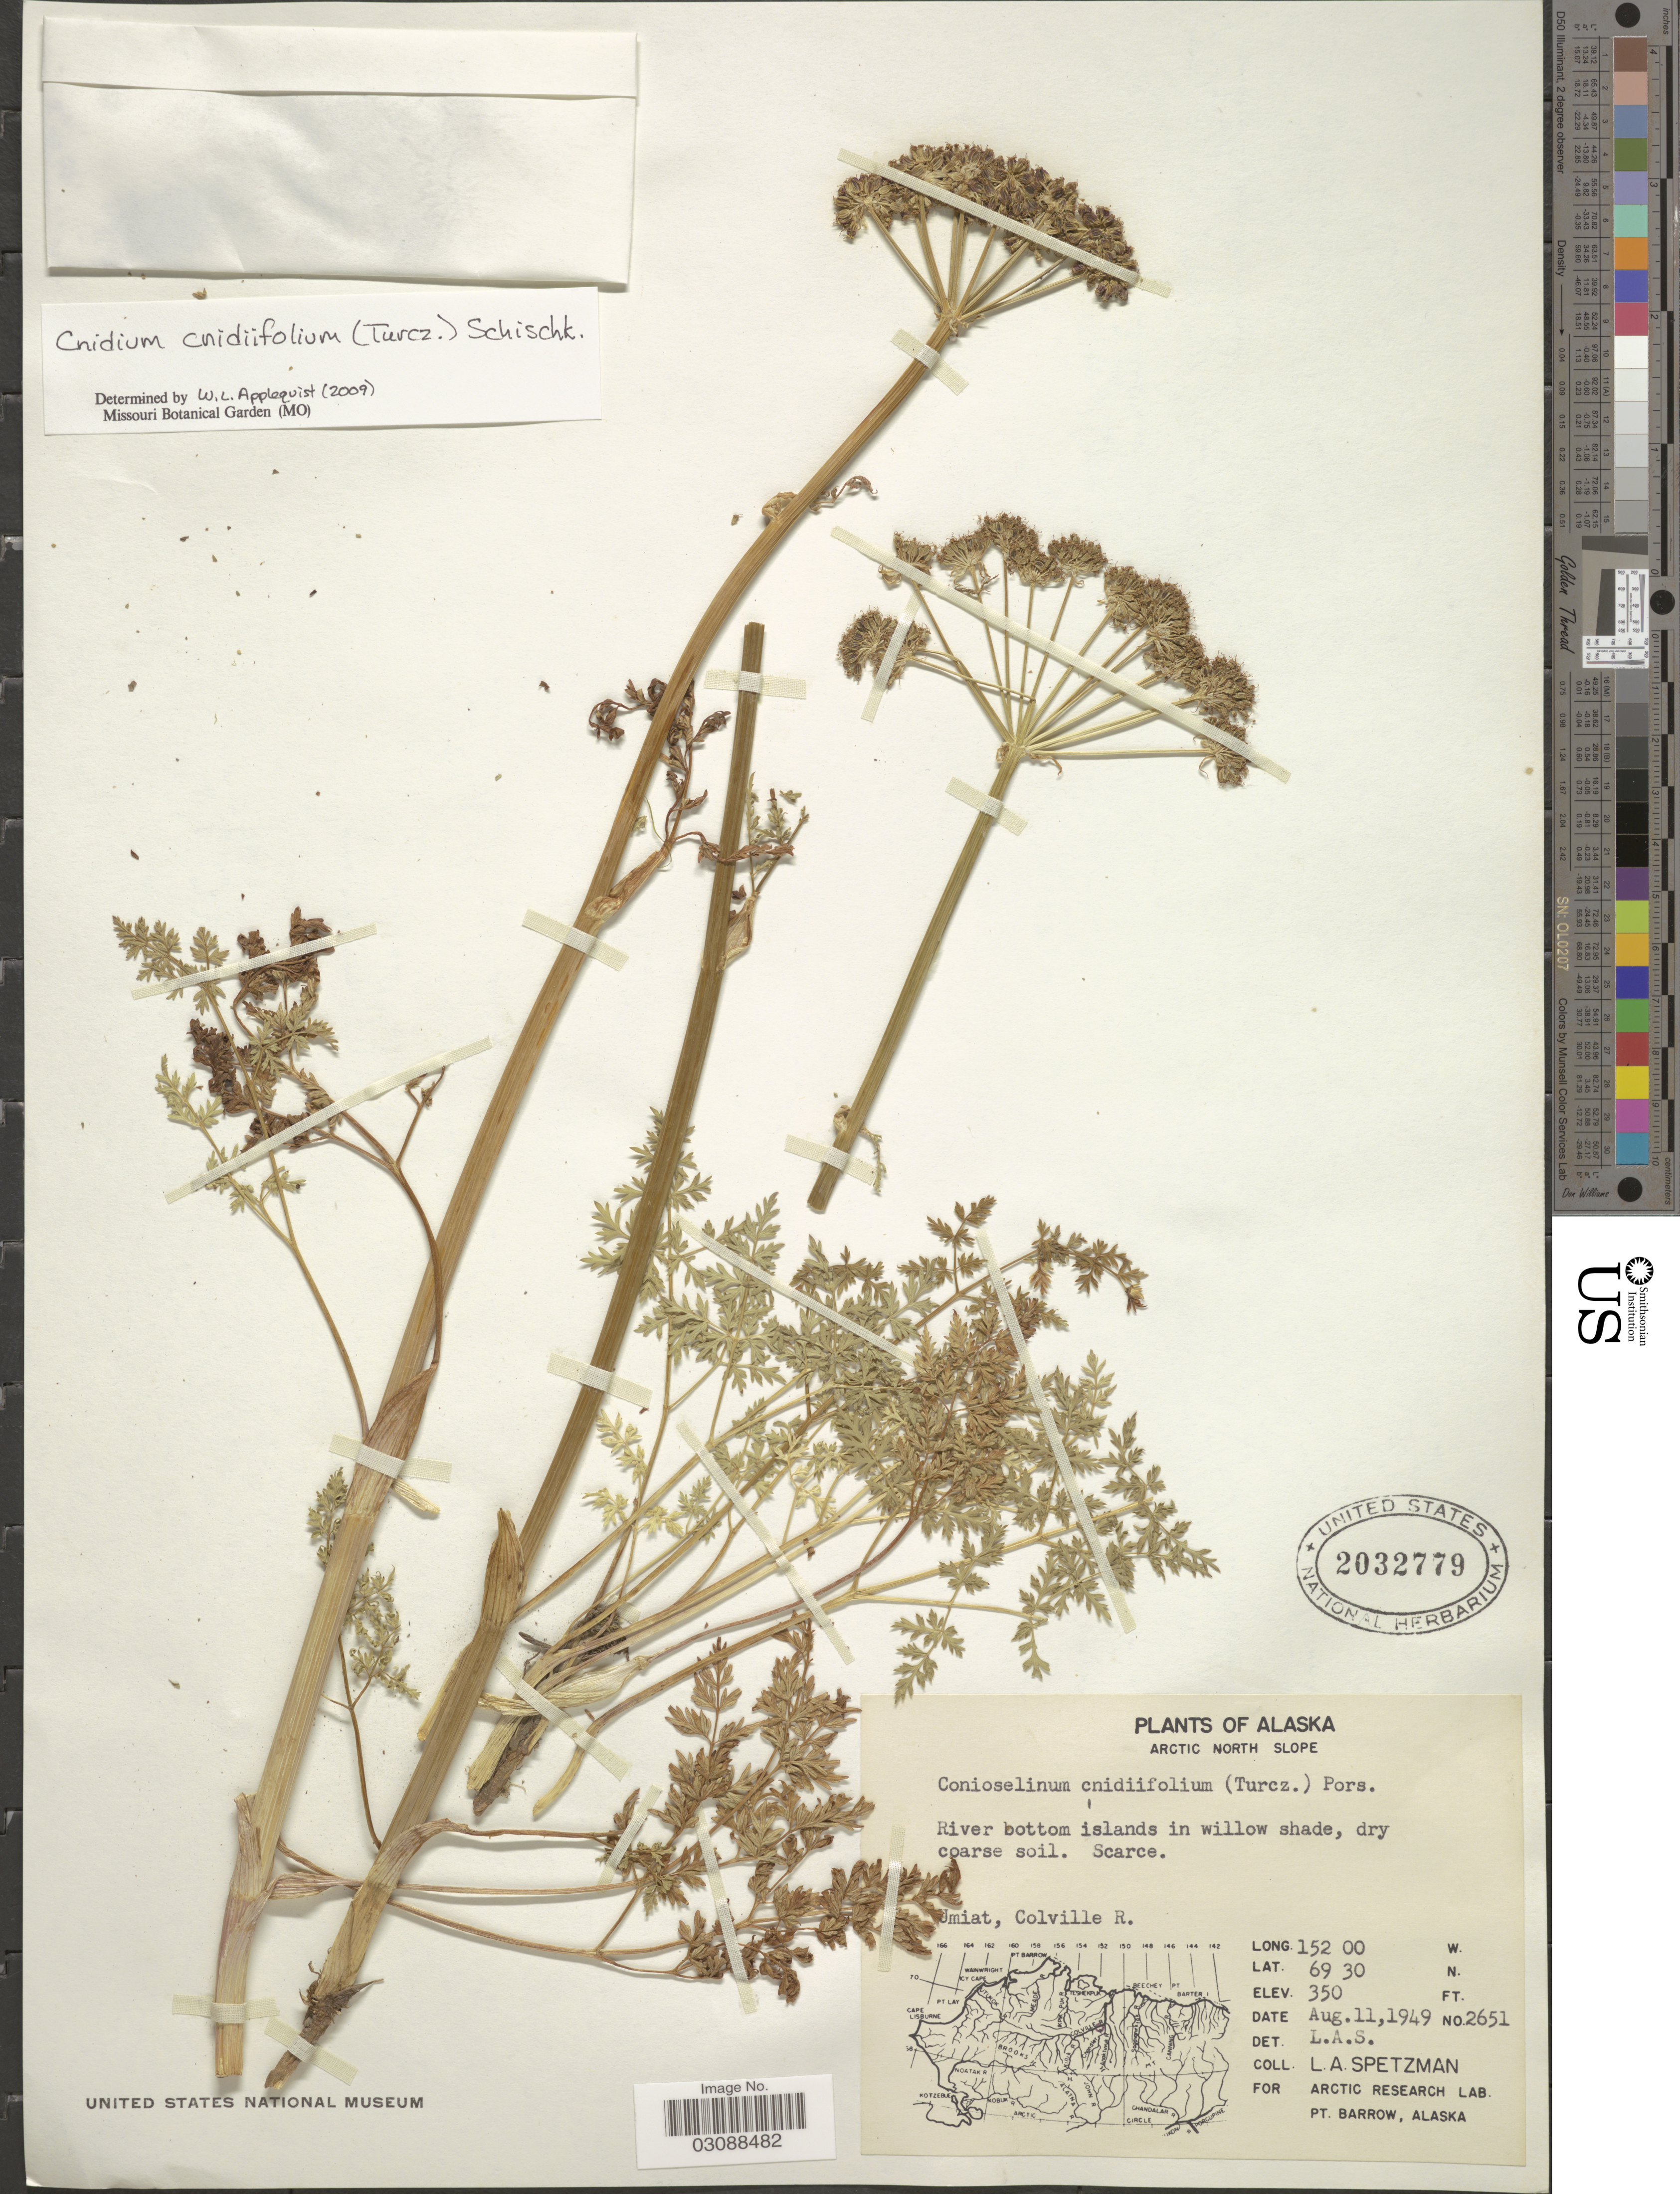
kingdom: Plantae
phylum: Tracheophyta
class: Magnoliopsida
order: Apiales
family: Apiaceae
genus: Cnidium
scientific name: Cnidium cnidiifolium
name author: (Turcz.) Schischk.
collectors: L. Spetzman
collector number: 2651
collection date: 1949-08-11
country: United States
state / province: Alaska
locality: Arctic North Slope. River bottom islands in willow shade. Umiat, Colville R.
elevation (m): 107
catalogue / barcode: US 2032779